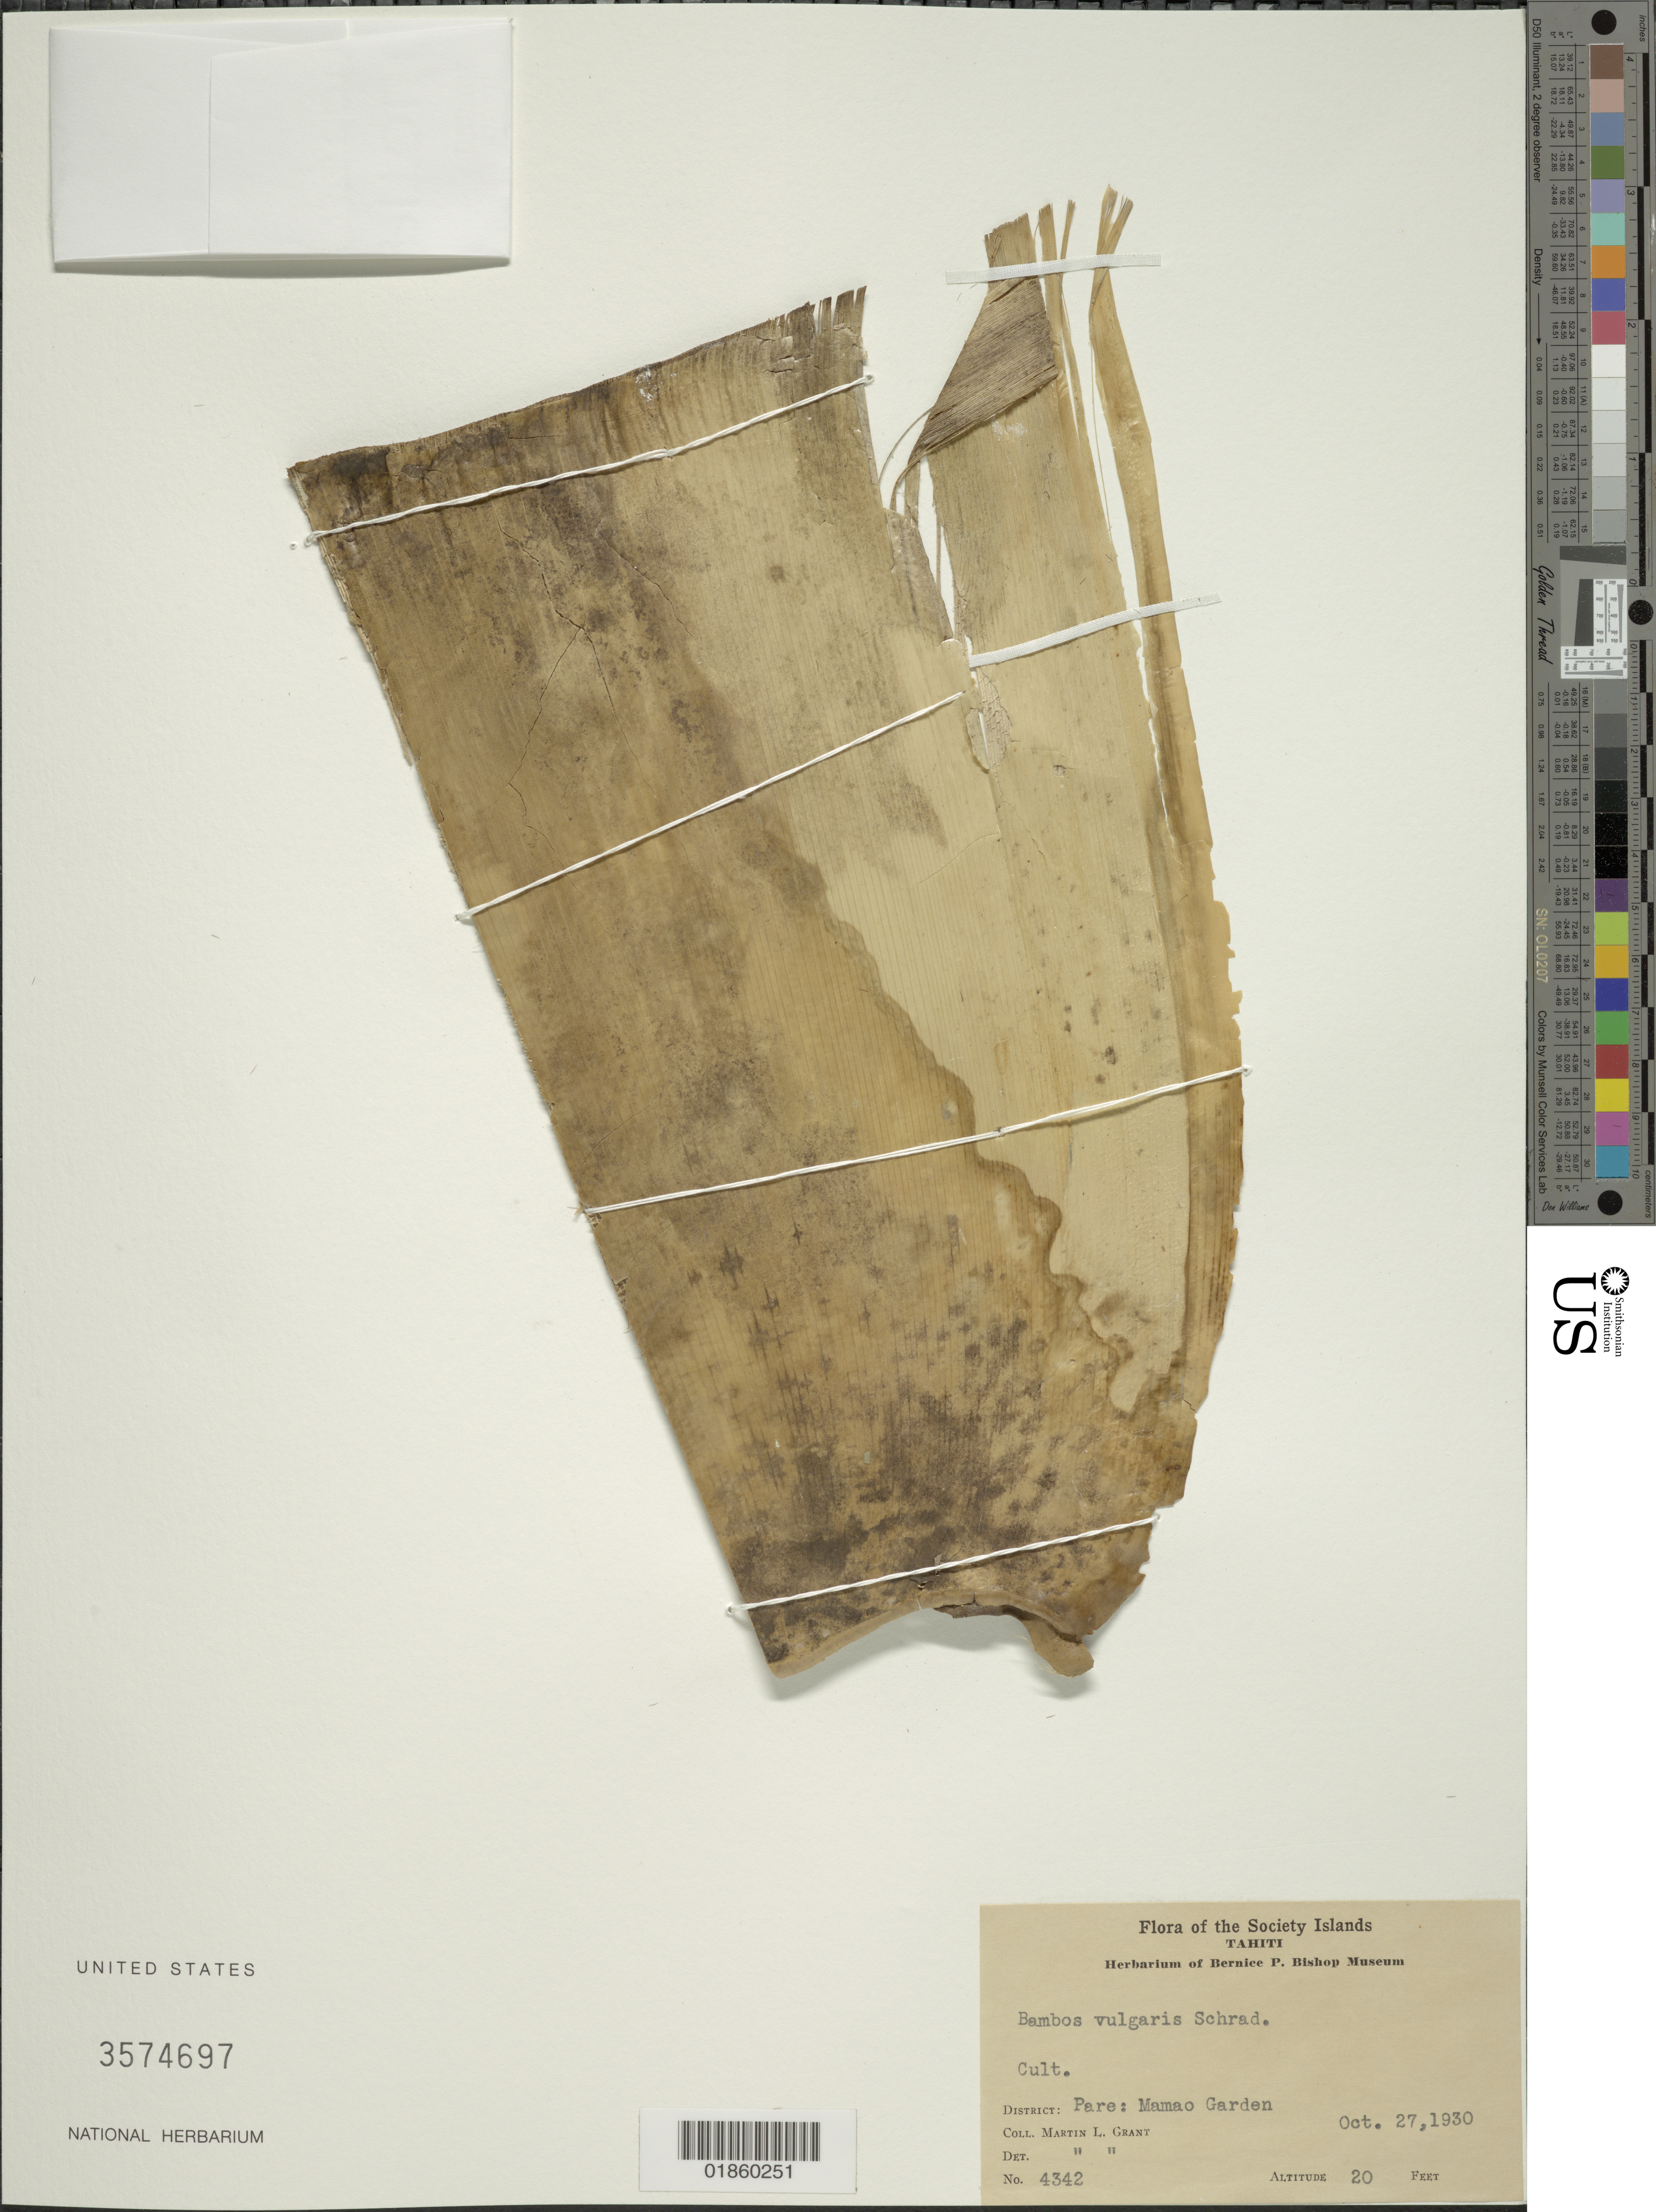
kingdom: Plantae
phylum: Tracheophyta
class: Liliopsida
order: Poales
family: Poaceae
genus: Bambusa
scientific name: Bambusa vulgaris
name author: Schrad. ex J.C. Wendl.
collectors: M. L. Grant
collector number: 4342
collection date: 1930-10-27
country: French Polynesia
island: Tahiti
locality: Pare district: Mamao Garden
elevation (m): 20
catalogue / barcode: US 3574697